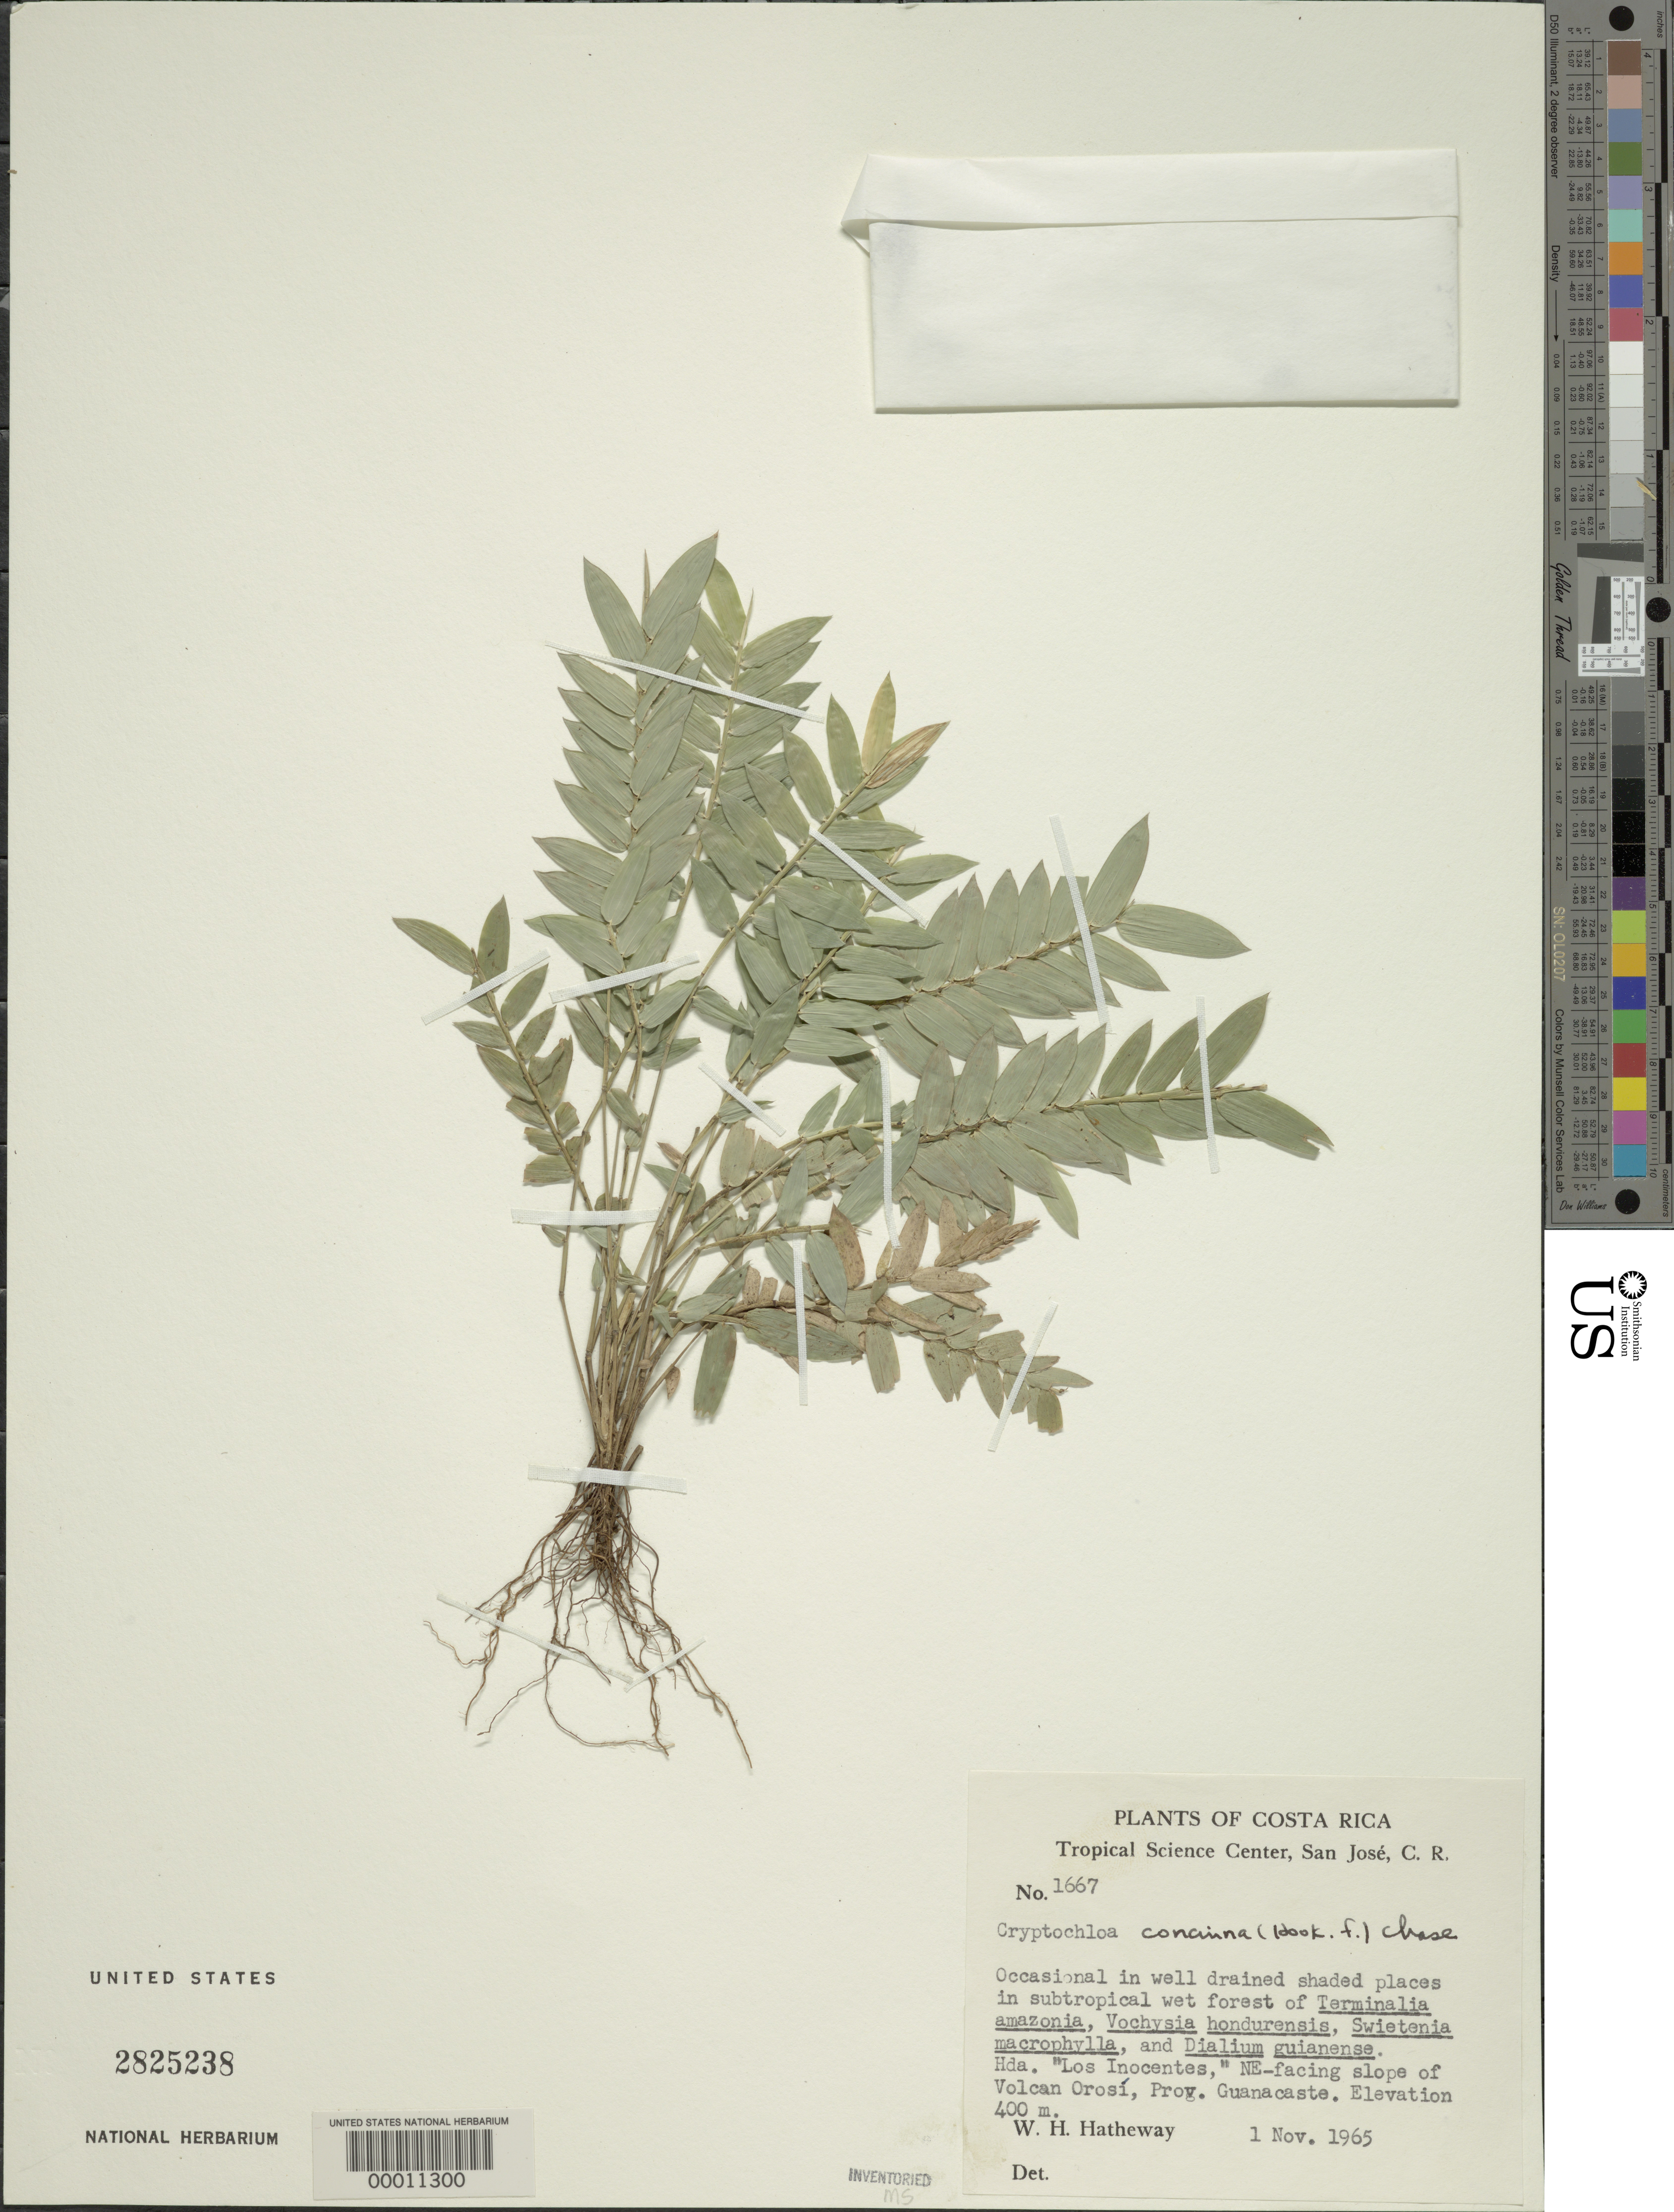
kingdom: Plantae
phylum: Tracheophyta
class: Liliopsida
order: Poales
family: Poaceae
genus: Cryptochloa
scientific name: Cryptochloa concinna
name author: (Hook. f.) Swallen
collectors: W. H. Hatheway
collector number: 1667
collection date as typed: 01 Nov 1965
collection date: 1965-11-01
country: Costa Rica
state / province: Guanacaste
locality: Hda. "Los Inocentes," NE-facing slope of Volcan Orosi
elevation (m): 400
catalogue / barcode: US 2825238